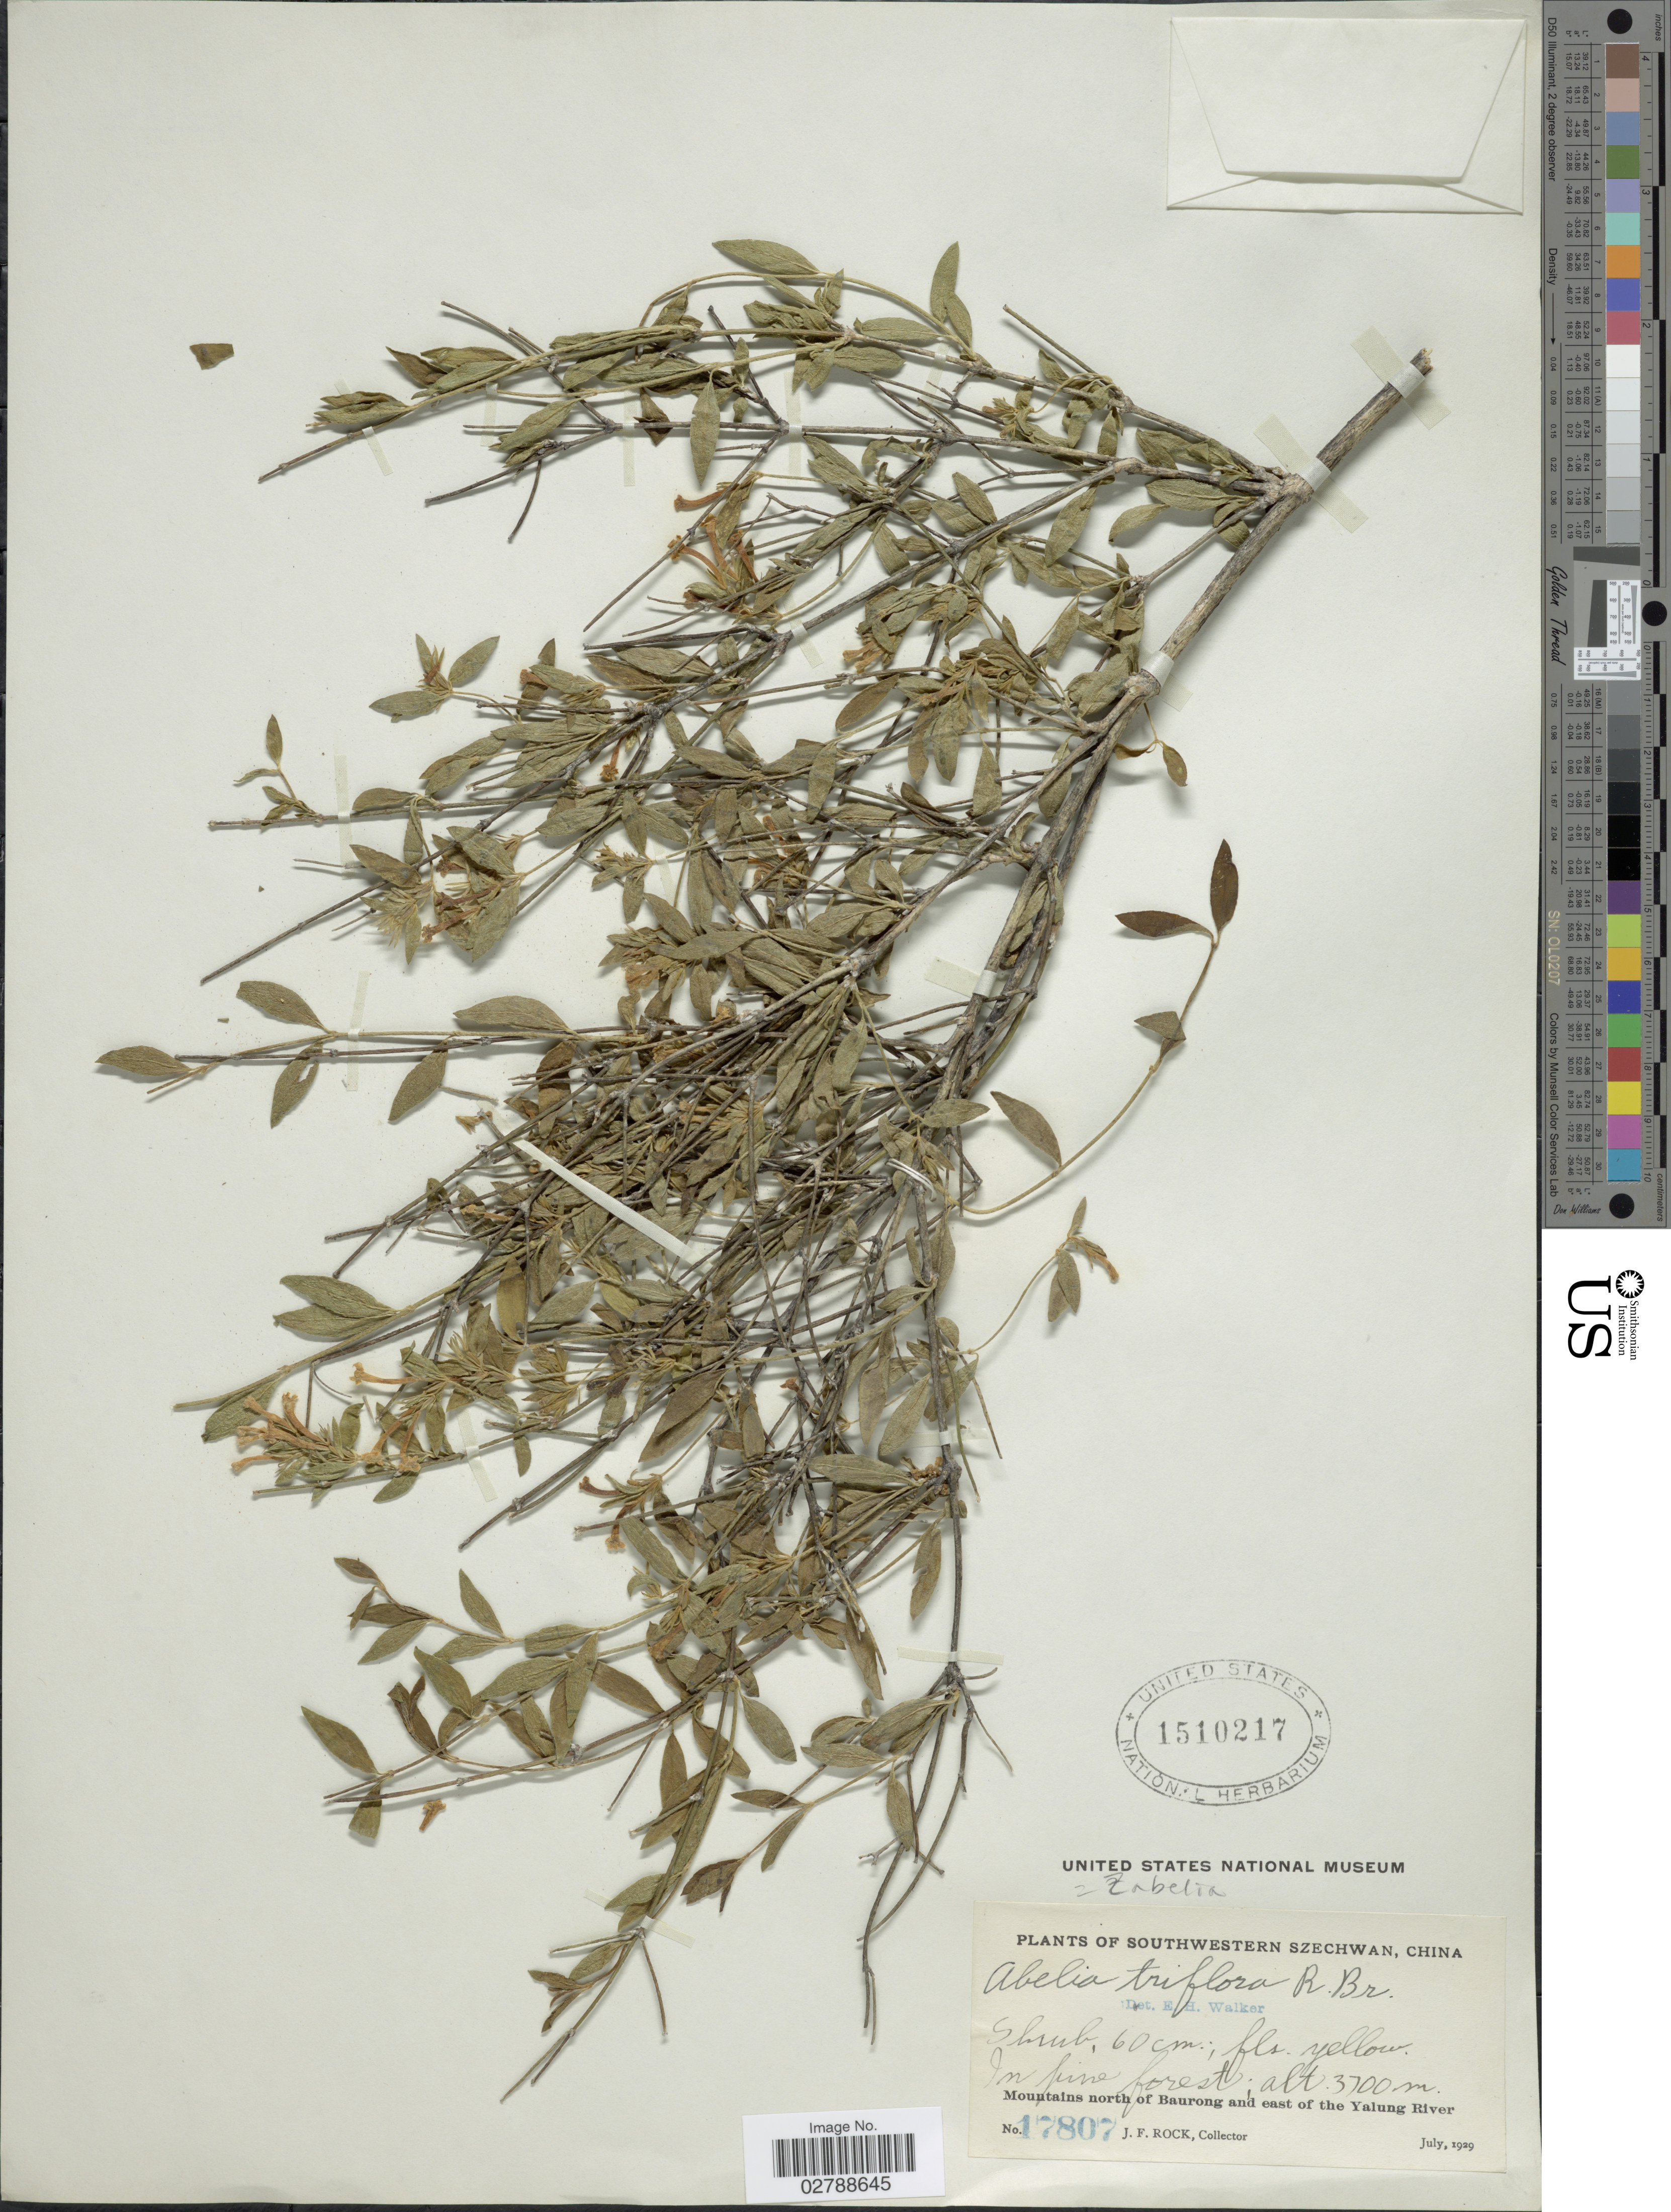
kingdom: Plantae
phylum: Tracheophyta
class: Magnoliopsida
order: Dipsacales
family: Caprifoliaceae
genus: Zabelia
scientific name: Zabelia triflora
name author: (R. Br. ex Wall.) Makino ex Hisauti & H. Hara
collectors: J. Rock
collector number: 17807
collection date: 1929-07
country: China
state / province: Sichuan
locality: Southwestern Szechwan. Mountains north of Baurong and east of the Yalung River.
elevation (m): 3700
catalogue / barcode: US 1510217